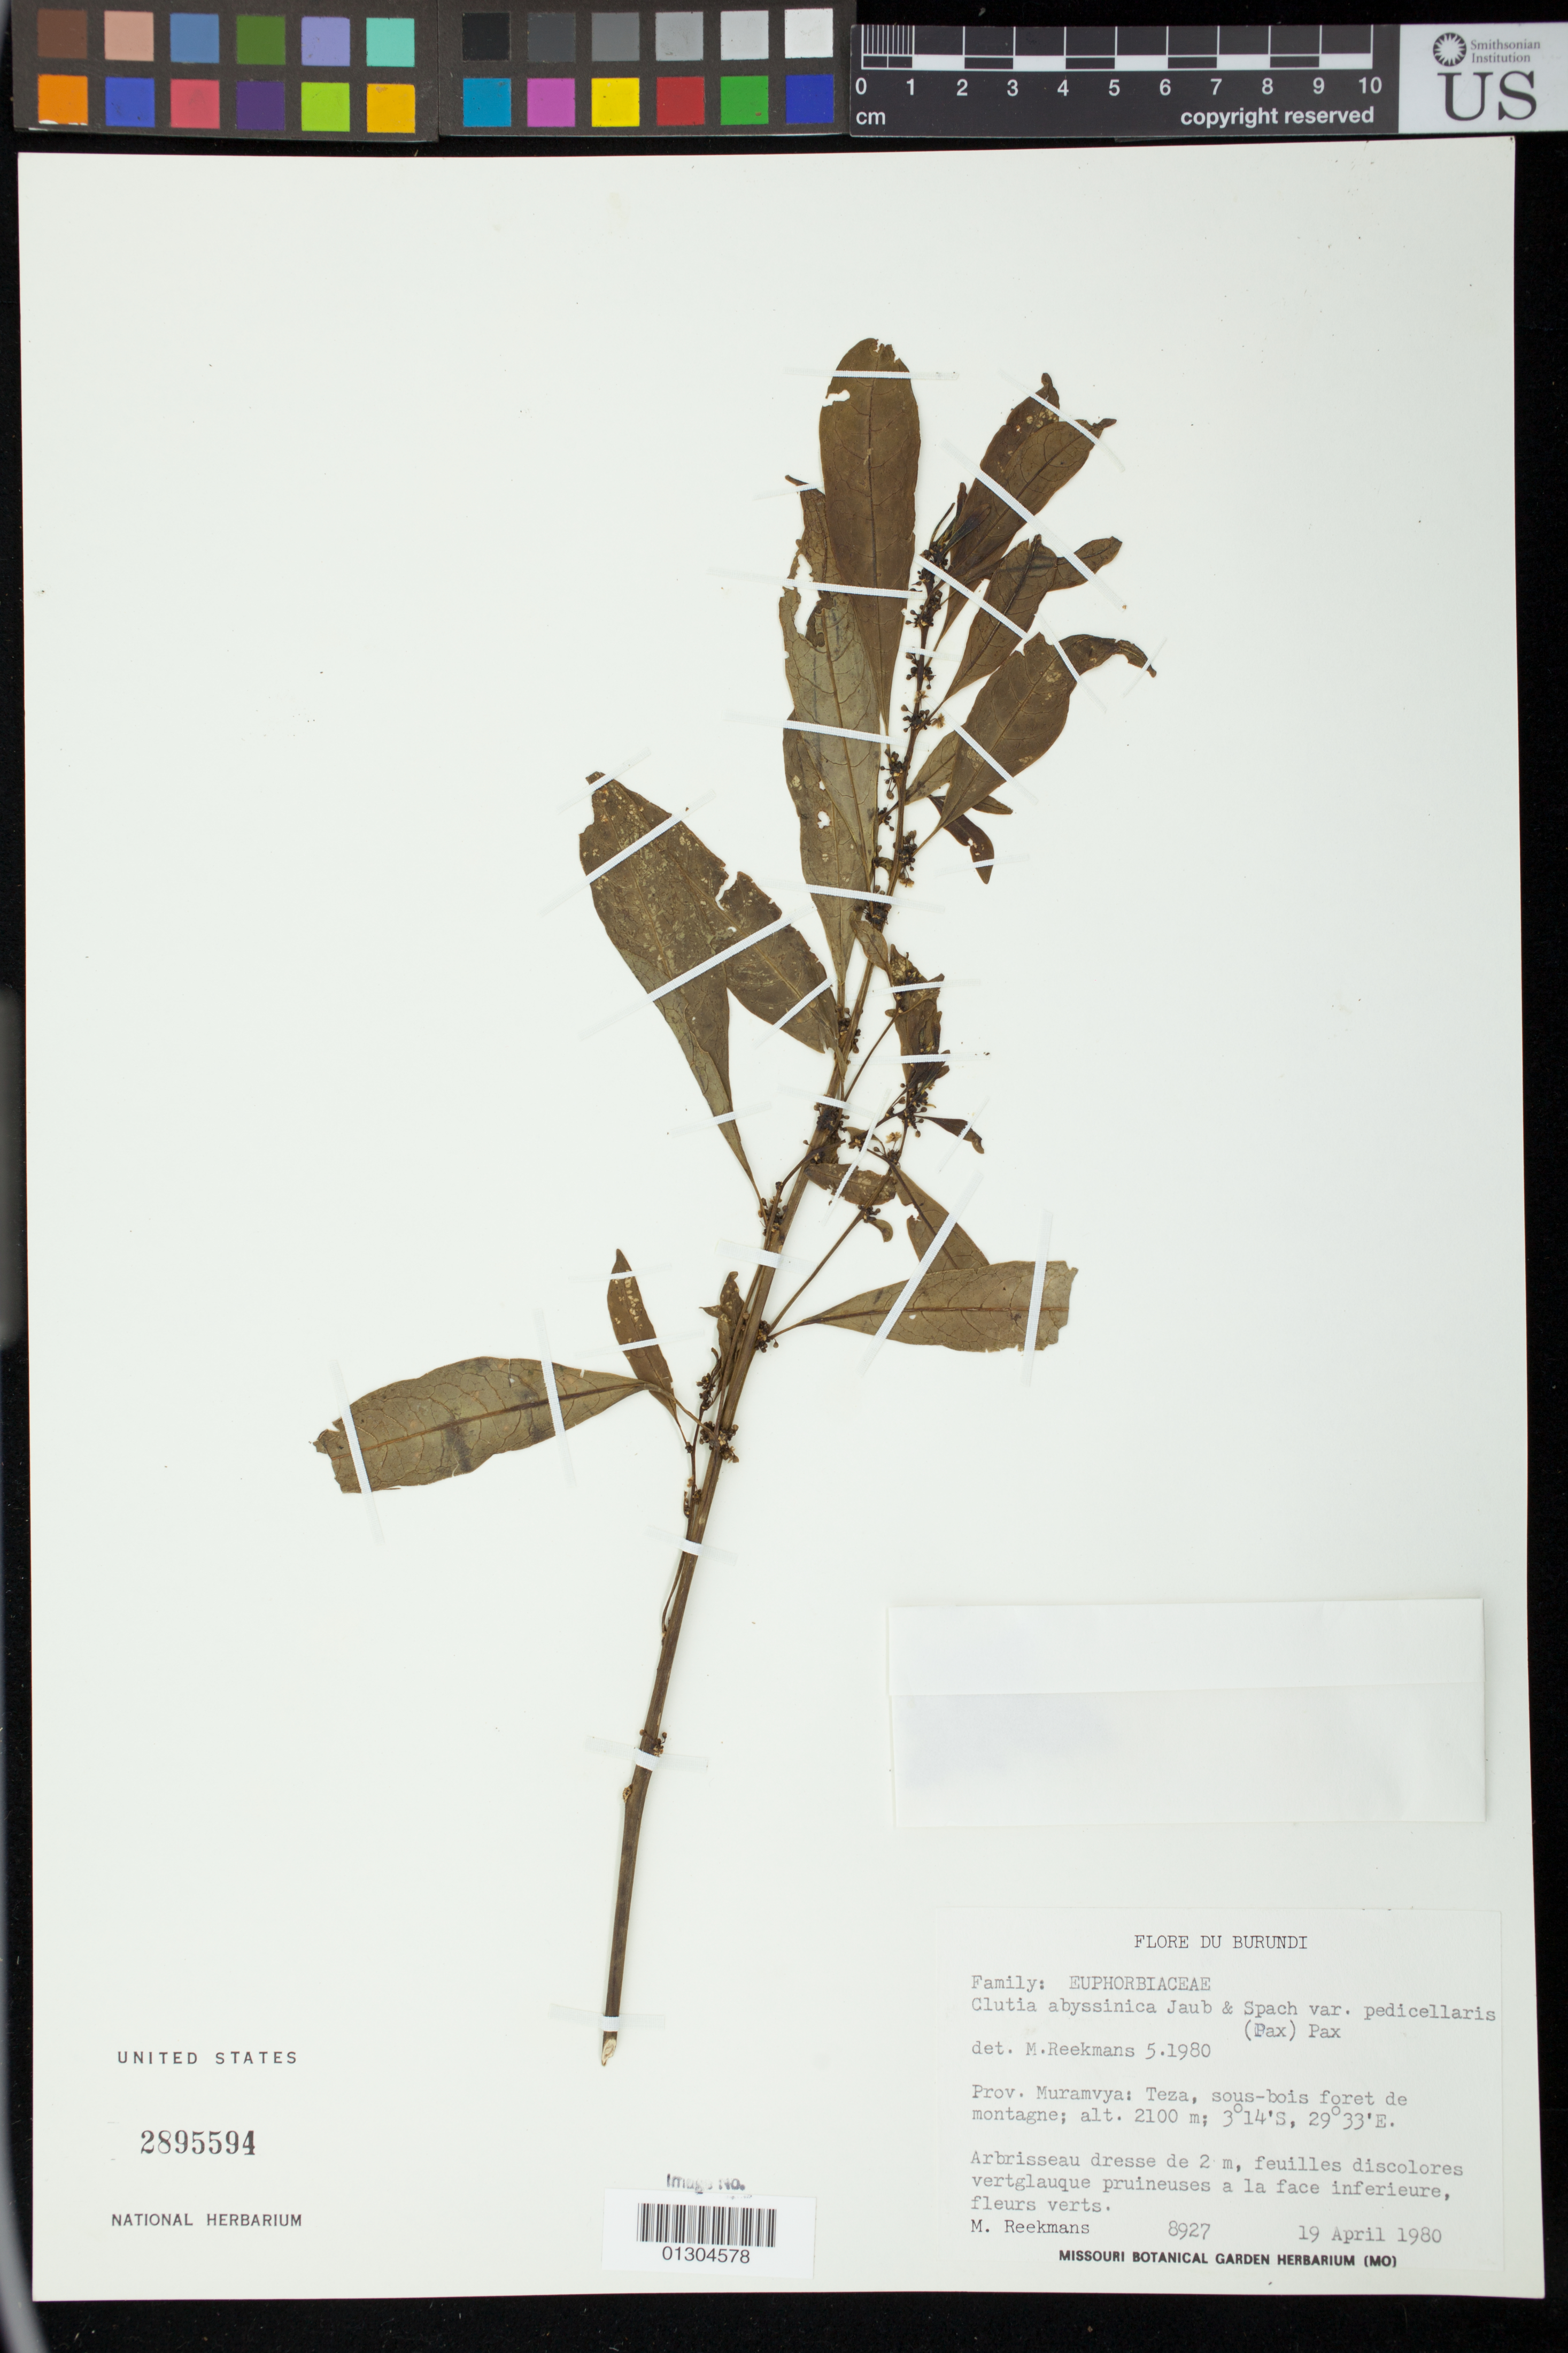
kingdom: Plantae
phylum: Tracheophyta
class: Magnoliopsida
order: Malpighiales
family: Peraceae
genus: Clutia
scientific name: Clutia abyssinica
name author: Jaub. & Spach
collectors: M. Reekmans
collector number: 8927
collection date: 1980-04-19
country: Burundi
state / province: Muramvya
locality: Prov. Muramvya: Teza, sous-bois foret de montagne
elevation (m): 2100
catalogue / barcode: US 2895594